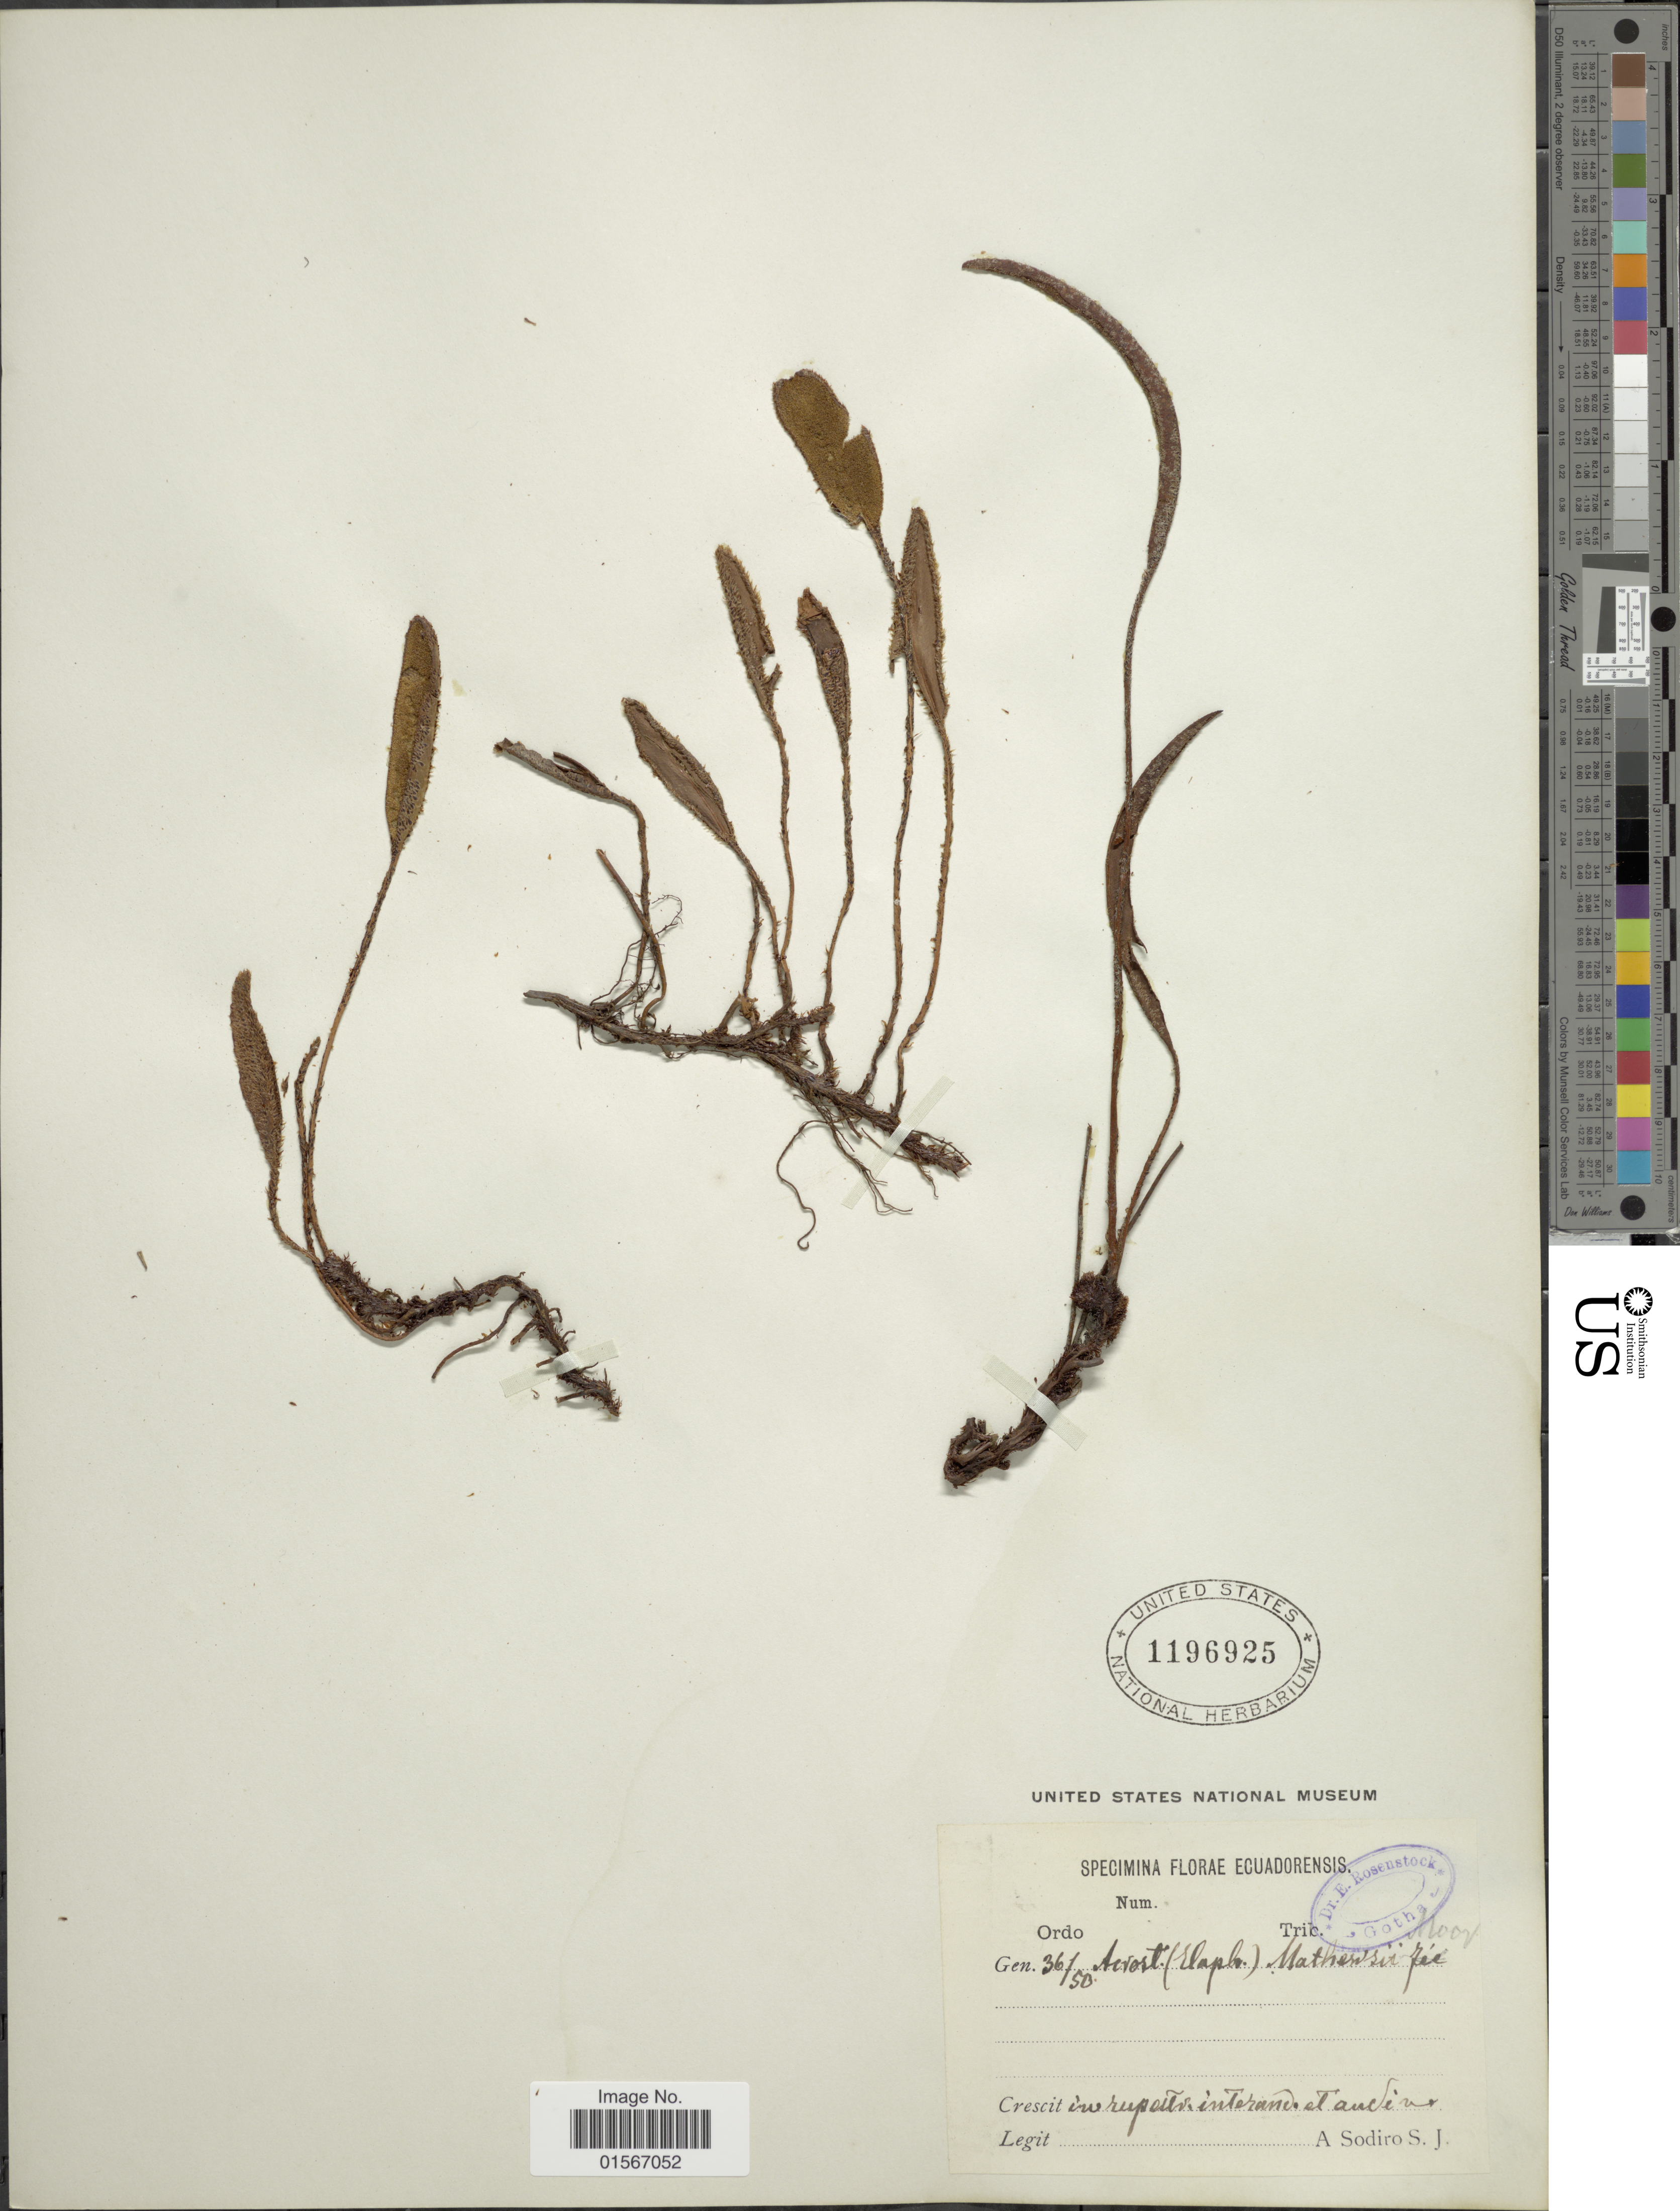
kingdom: Plantae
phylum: Tracheophyta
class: Polypodiopsida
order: Polypodiales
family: Dryopteridaceae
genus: Elaphoglossum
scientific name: Elaphoglossum mathewsii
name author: (Fée) T. Moore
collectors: A. Sodiro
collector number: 36/50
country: Ecuador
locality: In rupestr. interaned et andine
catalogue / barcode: US 1196925